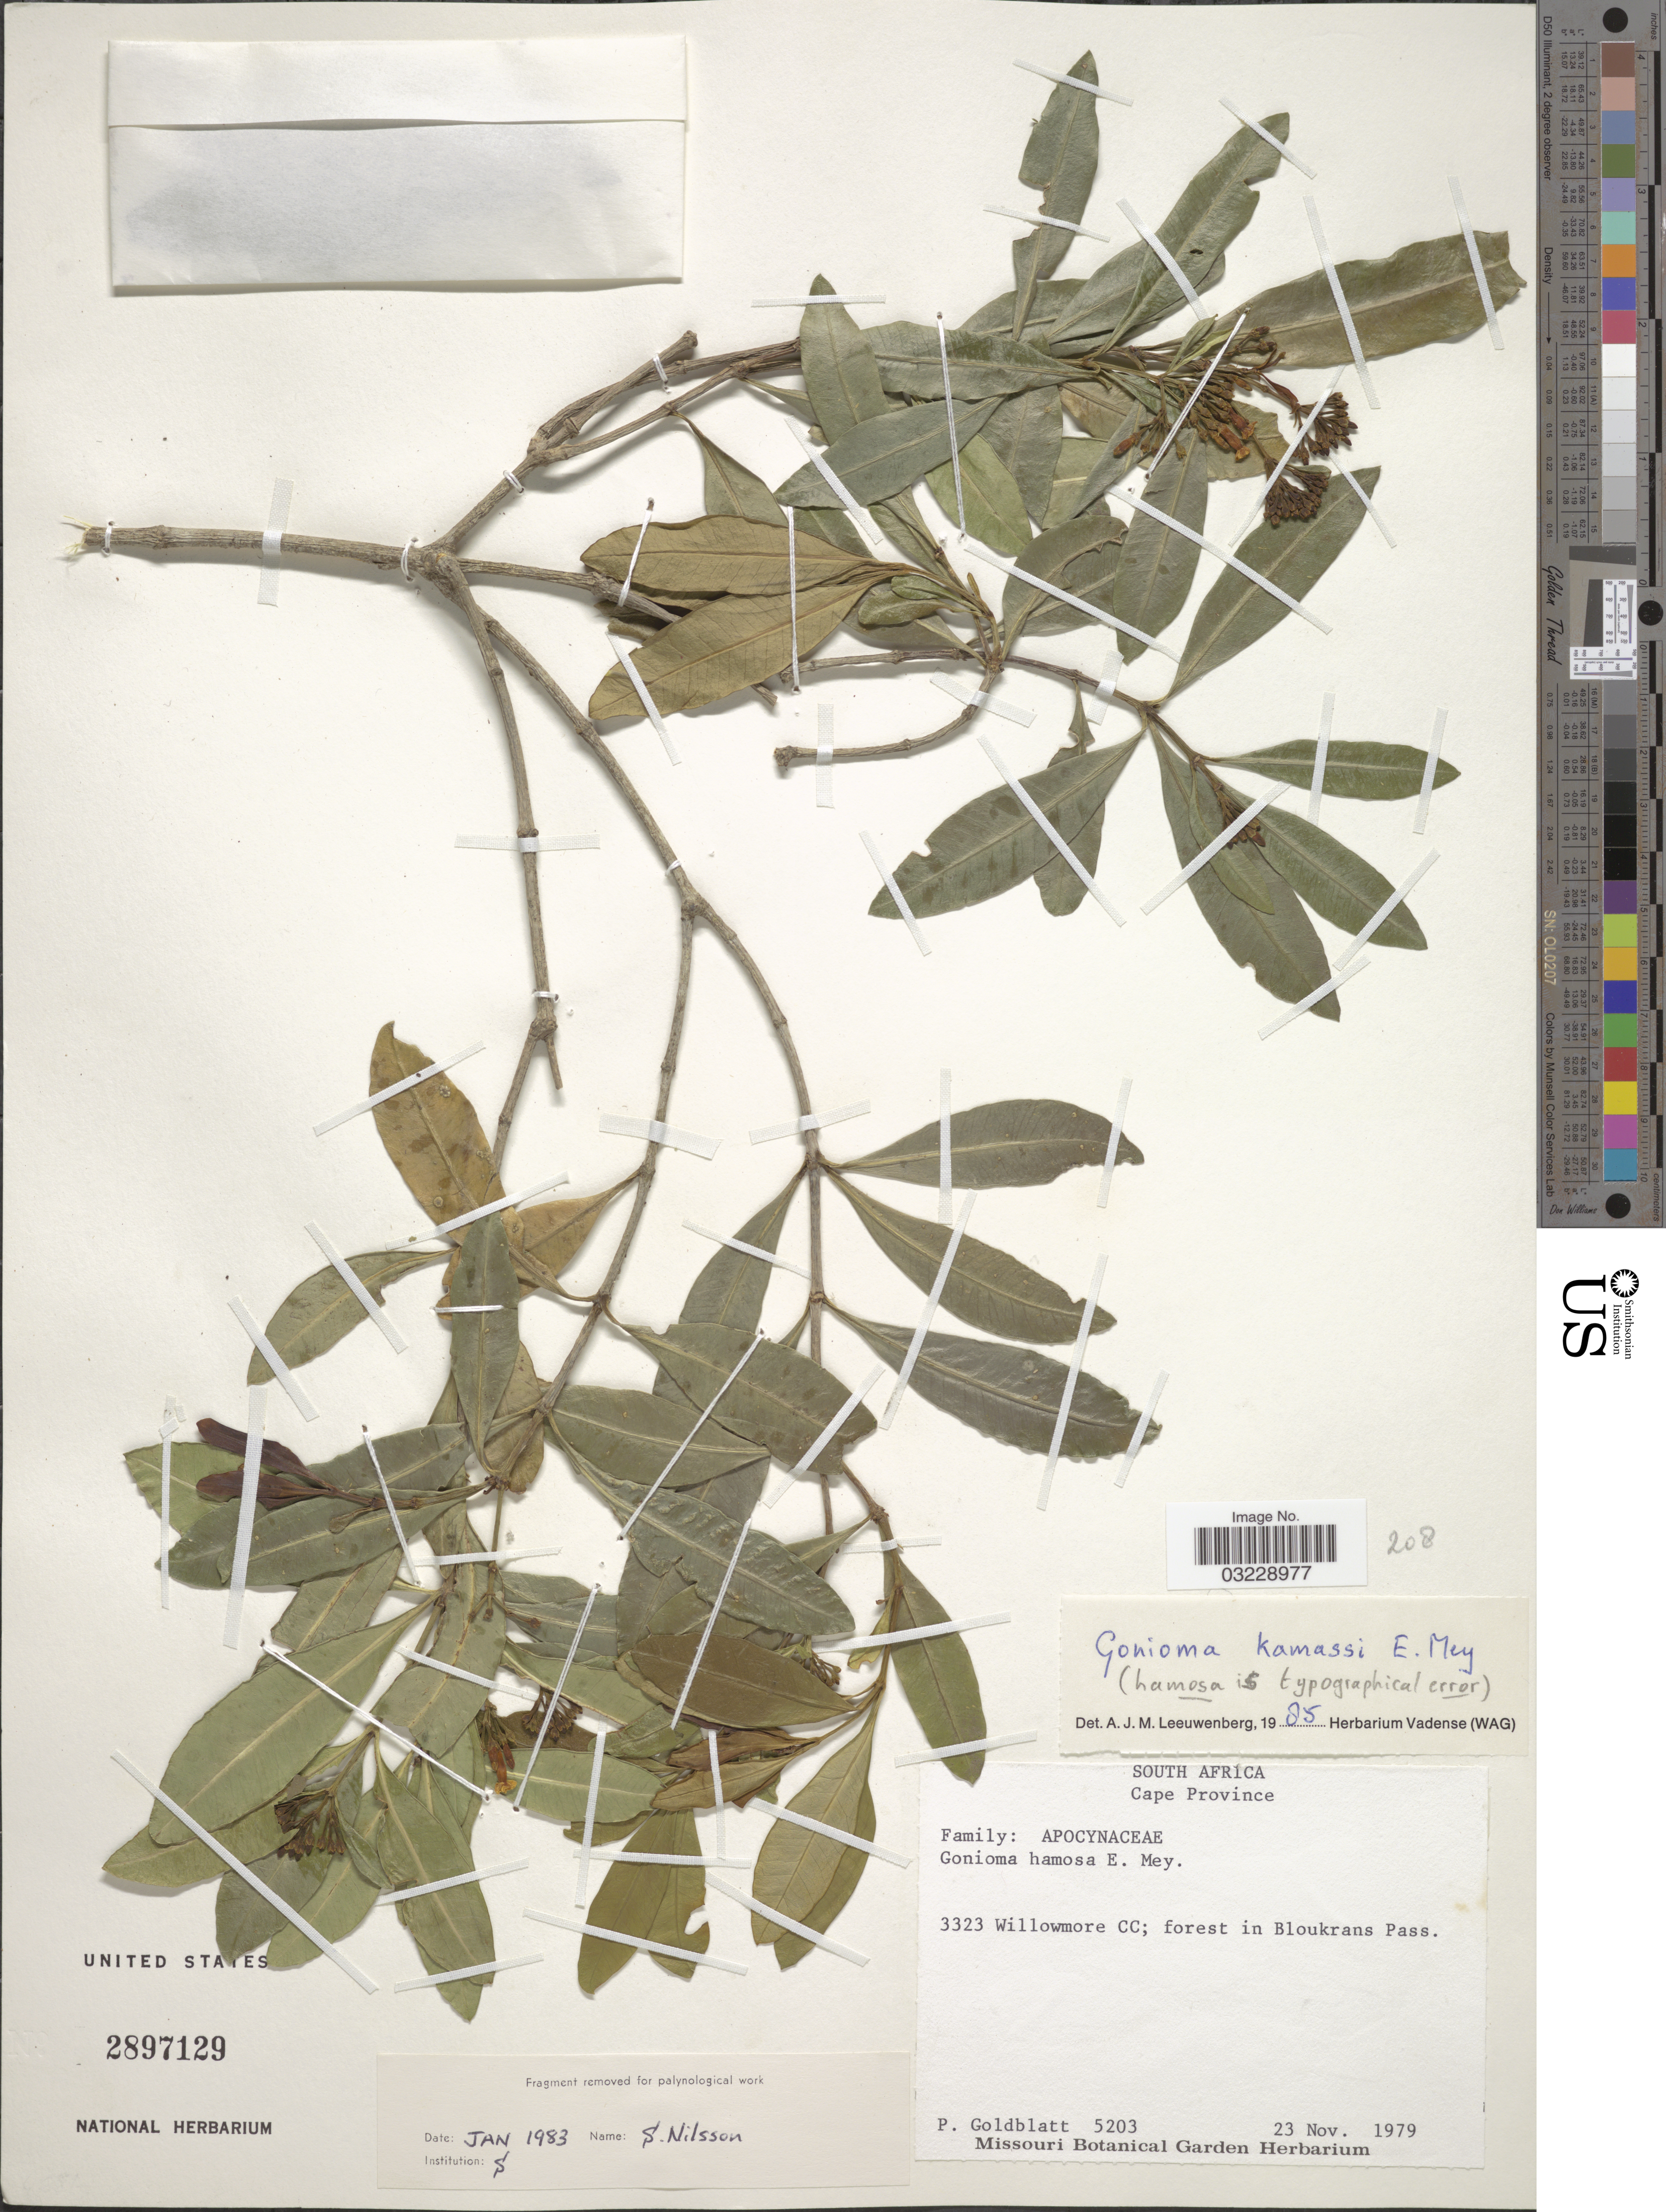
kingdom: Plantae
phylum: Tracheophyta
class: Magnoliopsida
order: Gentianales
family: Apocynaceae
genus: Gonioma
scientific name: Gonioma kamassi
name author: E. Mey.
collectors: P. Goldblatt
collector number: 5203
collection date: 1979-11-23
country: South Africa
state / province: Eastern Cape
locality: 3323 Willowmore CC; forest in Bloukrans Pass.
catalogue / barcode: US 2897129